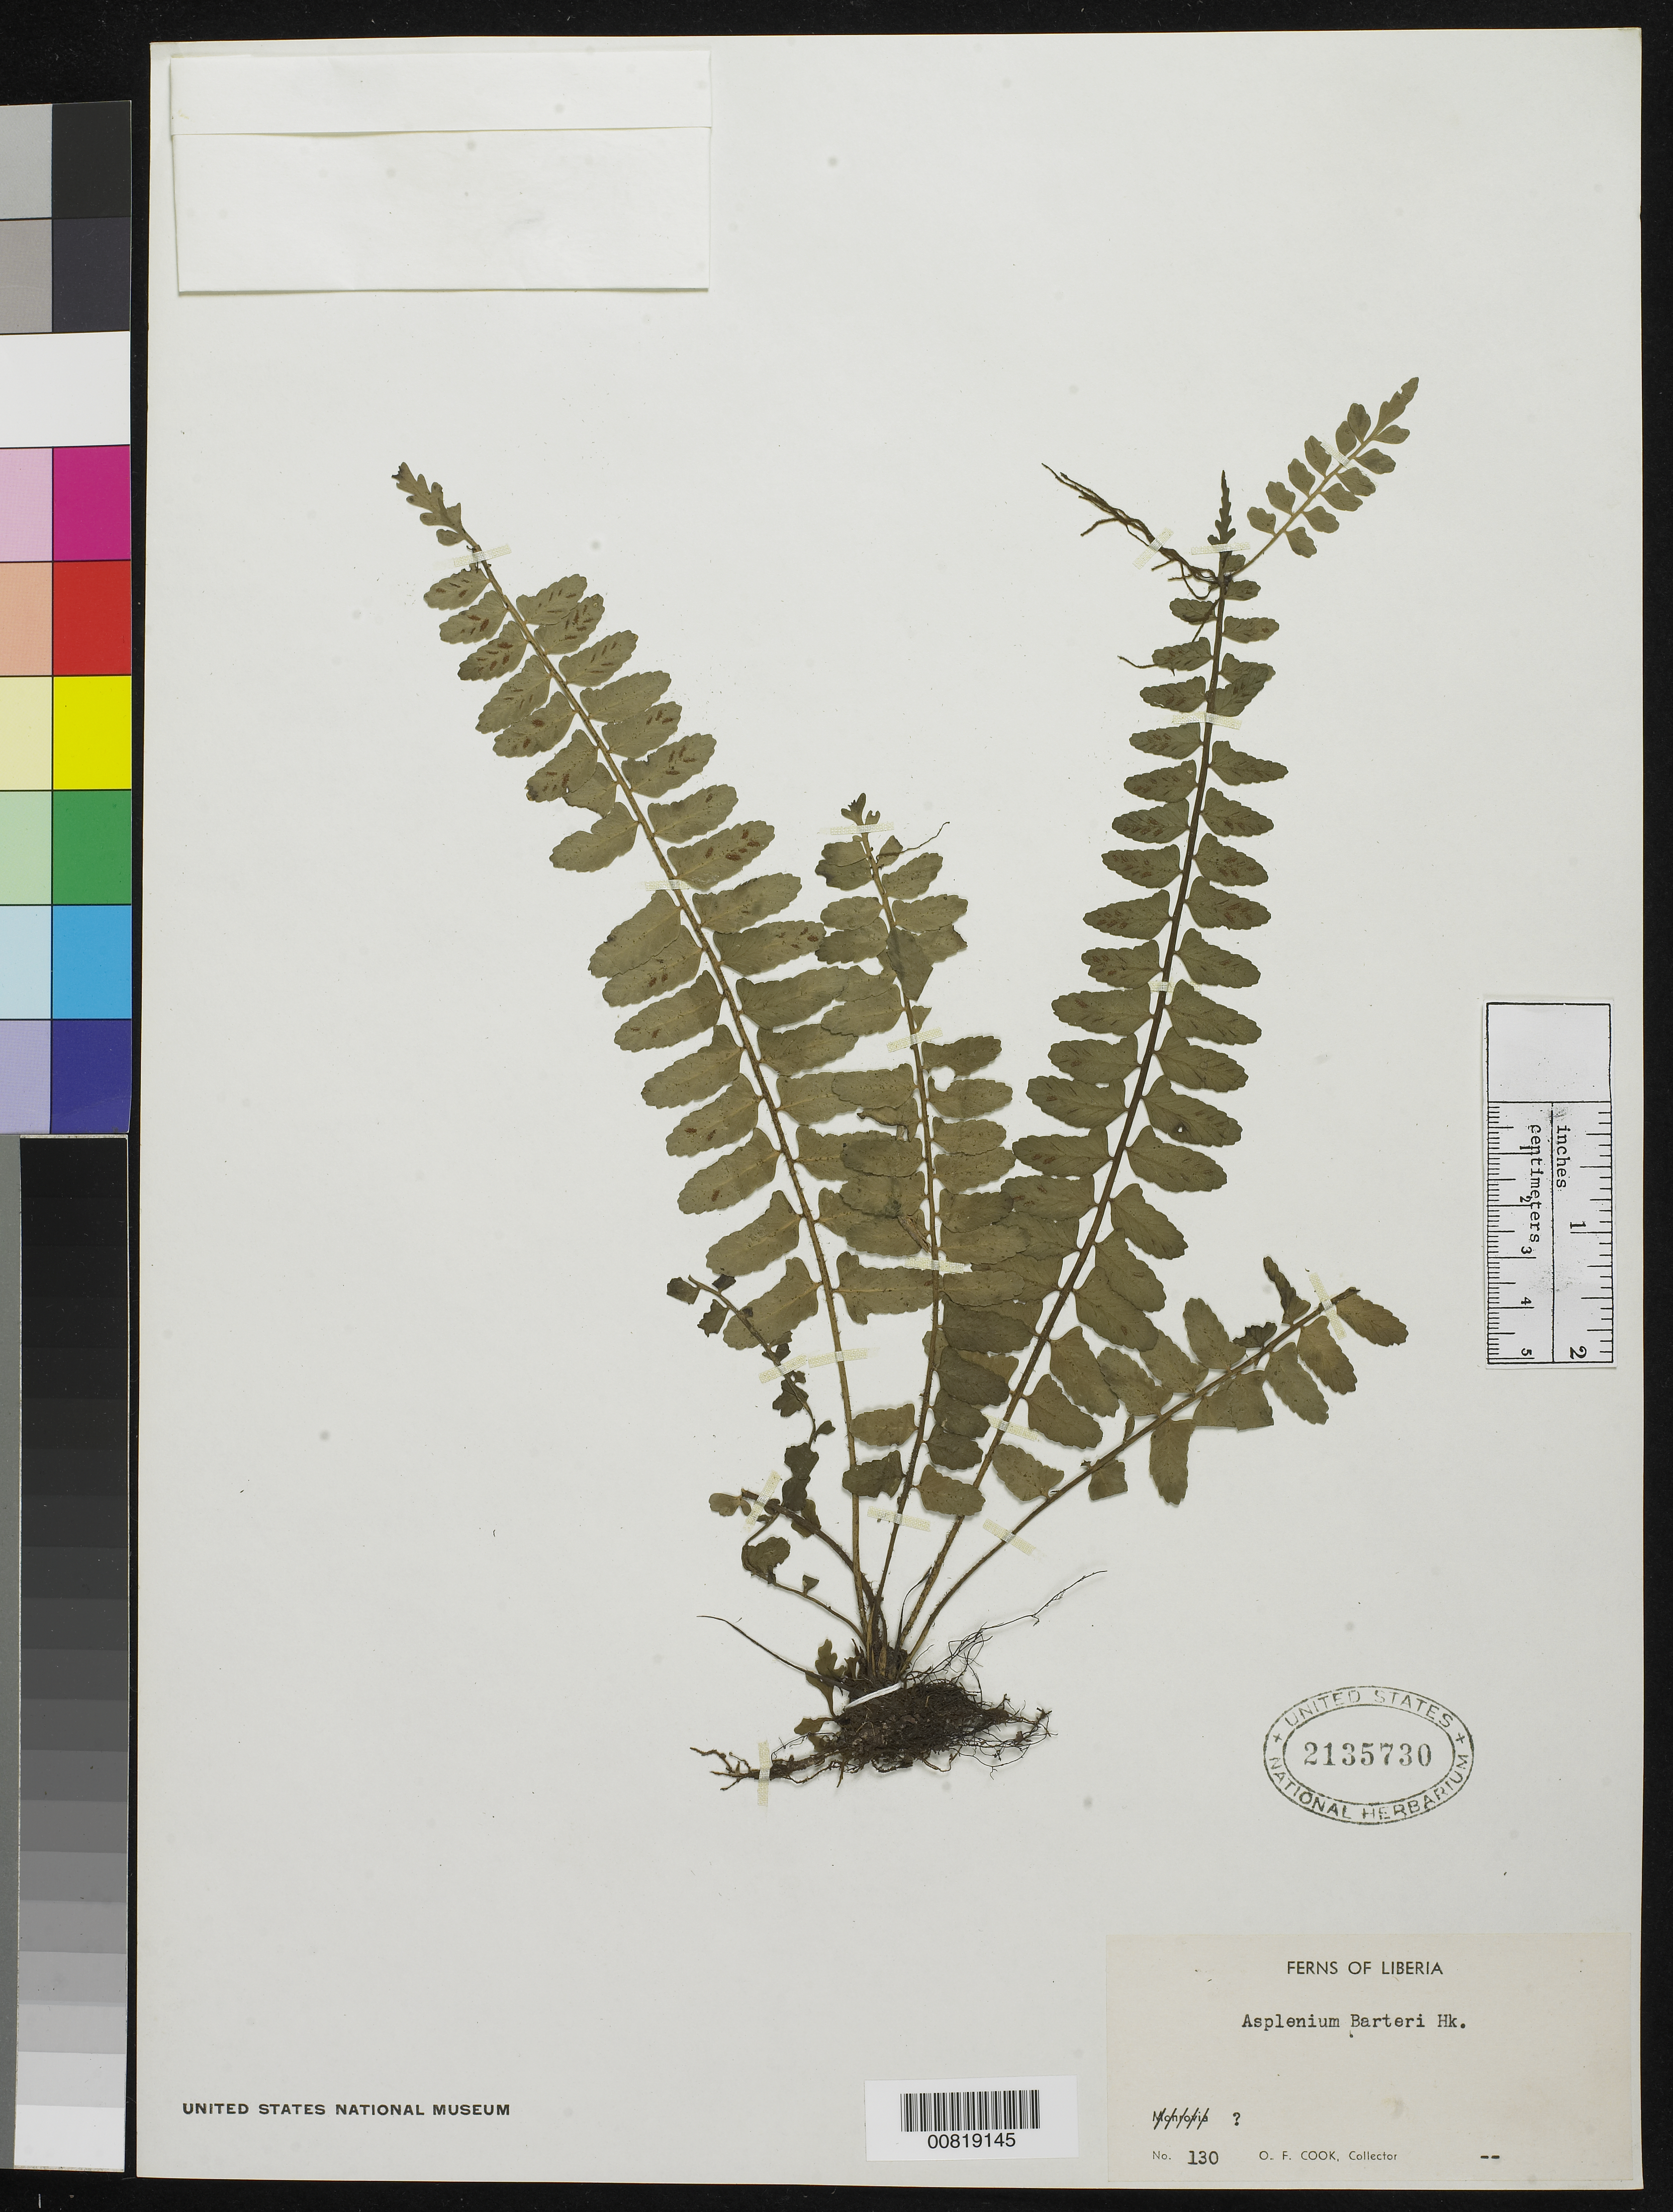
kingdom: Plantae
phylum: Tracheophyta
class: Polypodiopsida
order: Polypodiales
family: Aspleniaceae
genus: Asplenium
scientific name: Asplenium barteri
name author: Hook.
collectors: O. F. Cook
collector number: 130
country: Liberia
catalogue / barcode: US 2135730